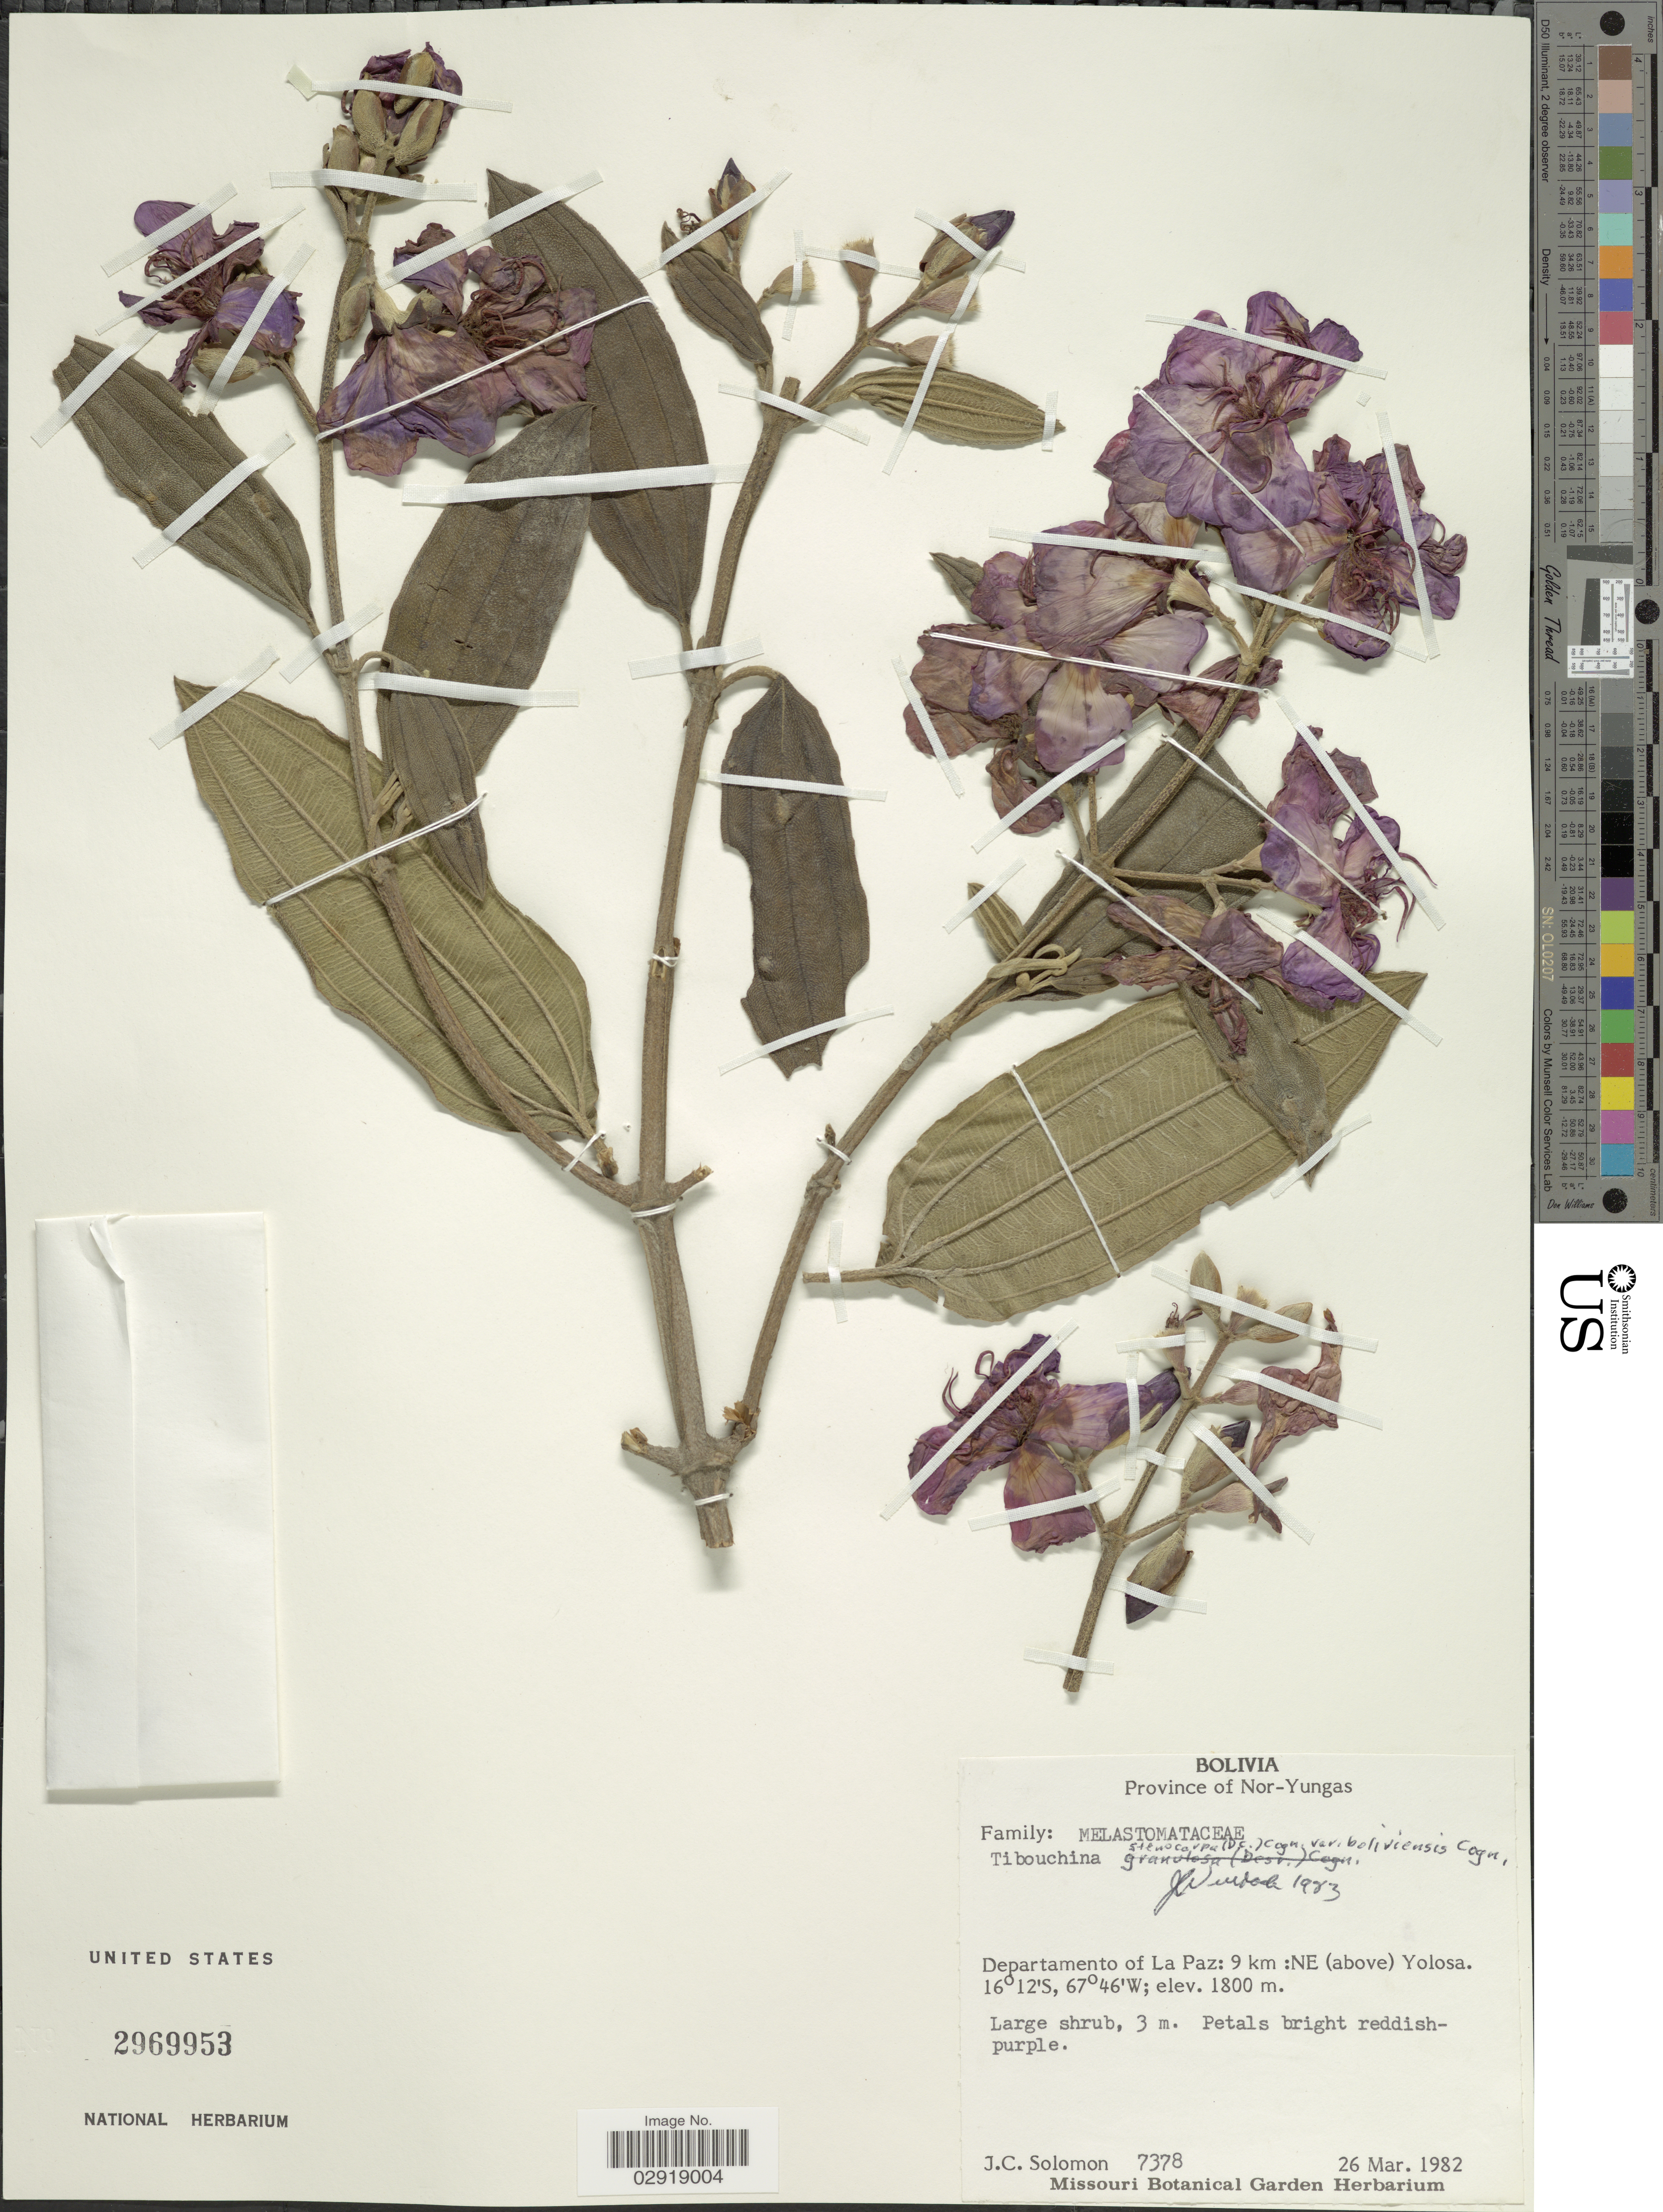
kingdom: Plantae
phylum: Tracheophyta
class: Magnoliopsida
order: Myrtales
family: Melastomataceae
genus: Pleroma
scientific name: Pleroma stenocarpum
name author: (DC.) Triana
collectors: J. C. Solomon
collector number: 7378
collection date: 1982-03-26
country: Bolivia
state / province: La Paz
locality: Province of Nor-Yunas. Departamento of La Paz: 9 km :NE (above) Yolosa.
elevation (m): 1800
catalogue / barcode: US 2969953